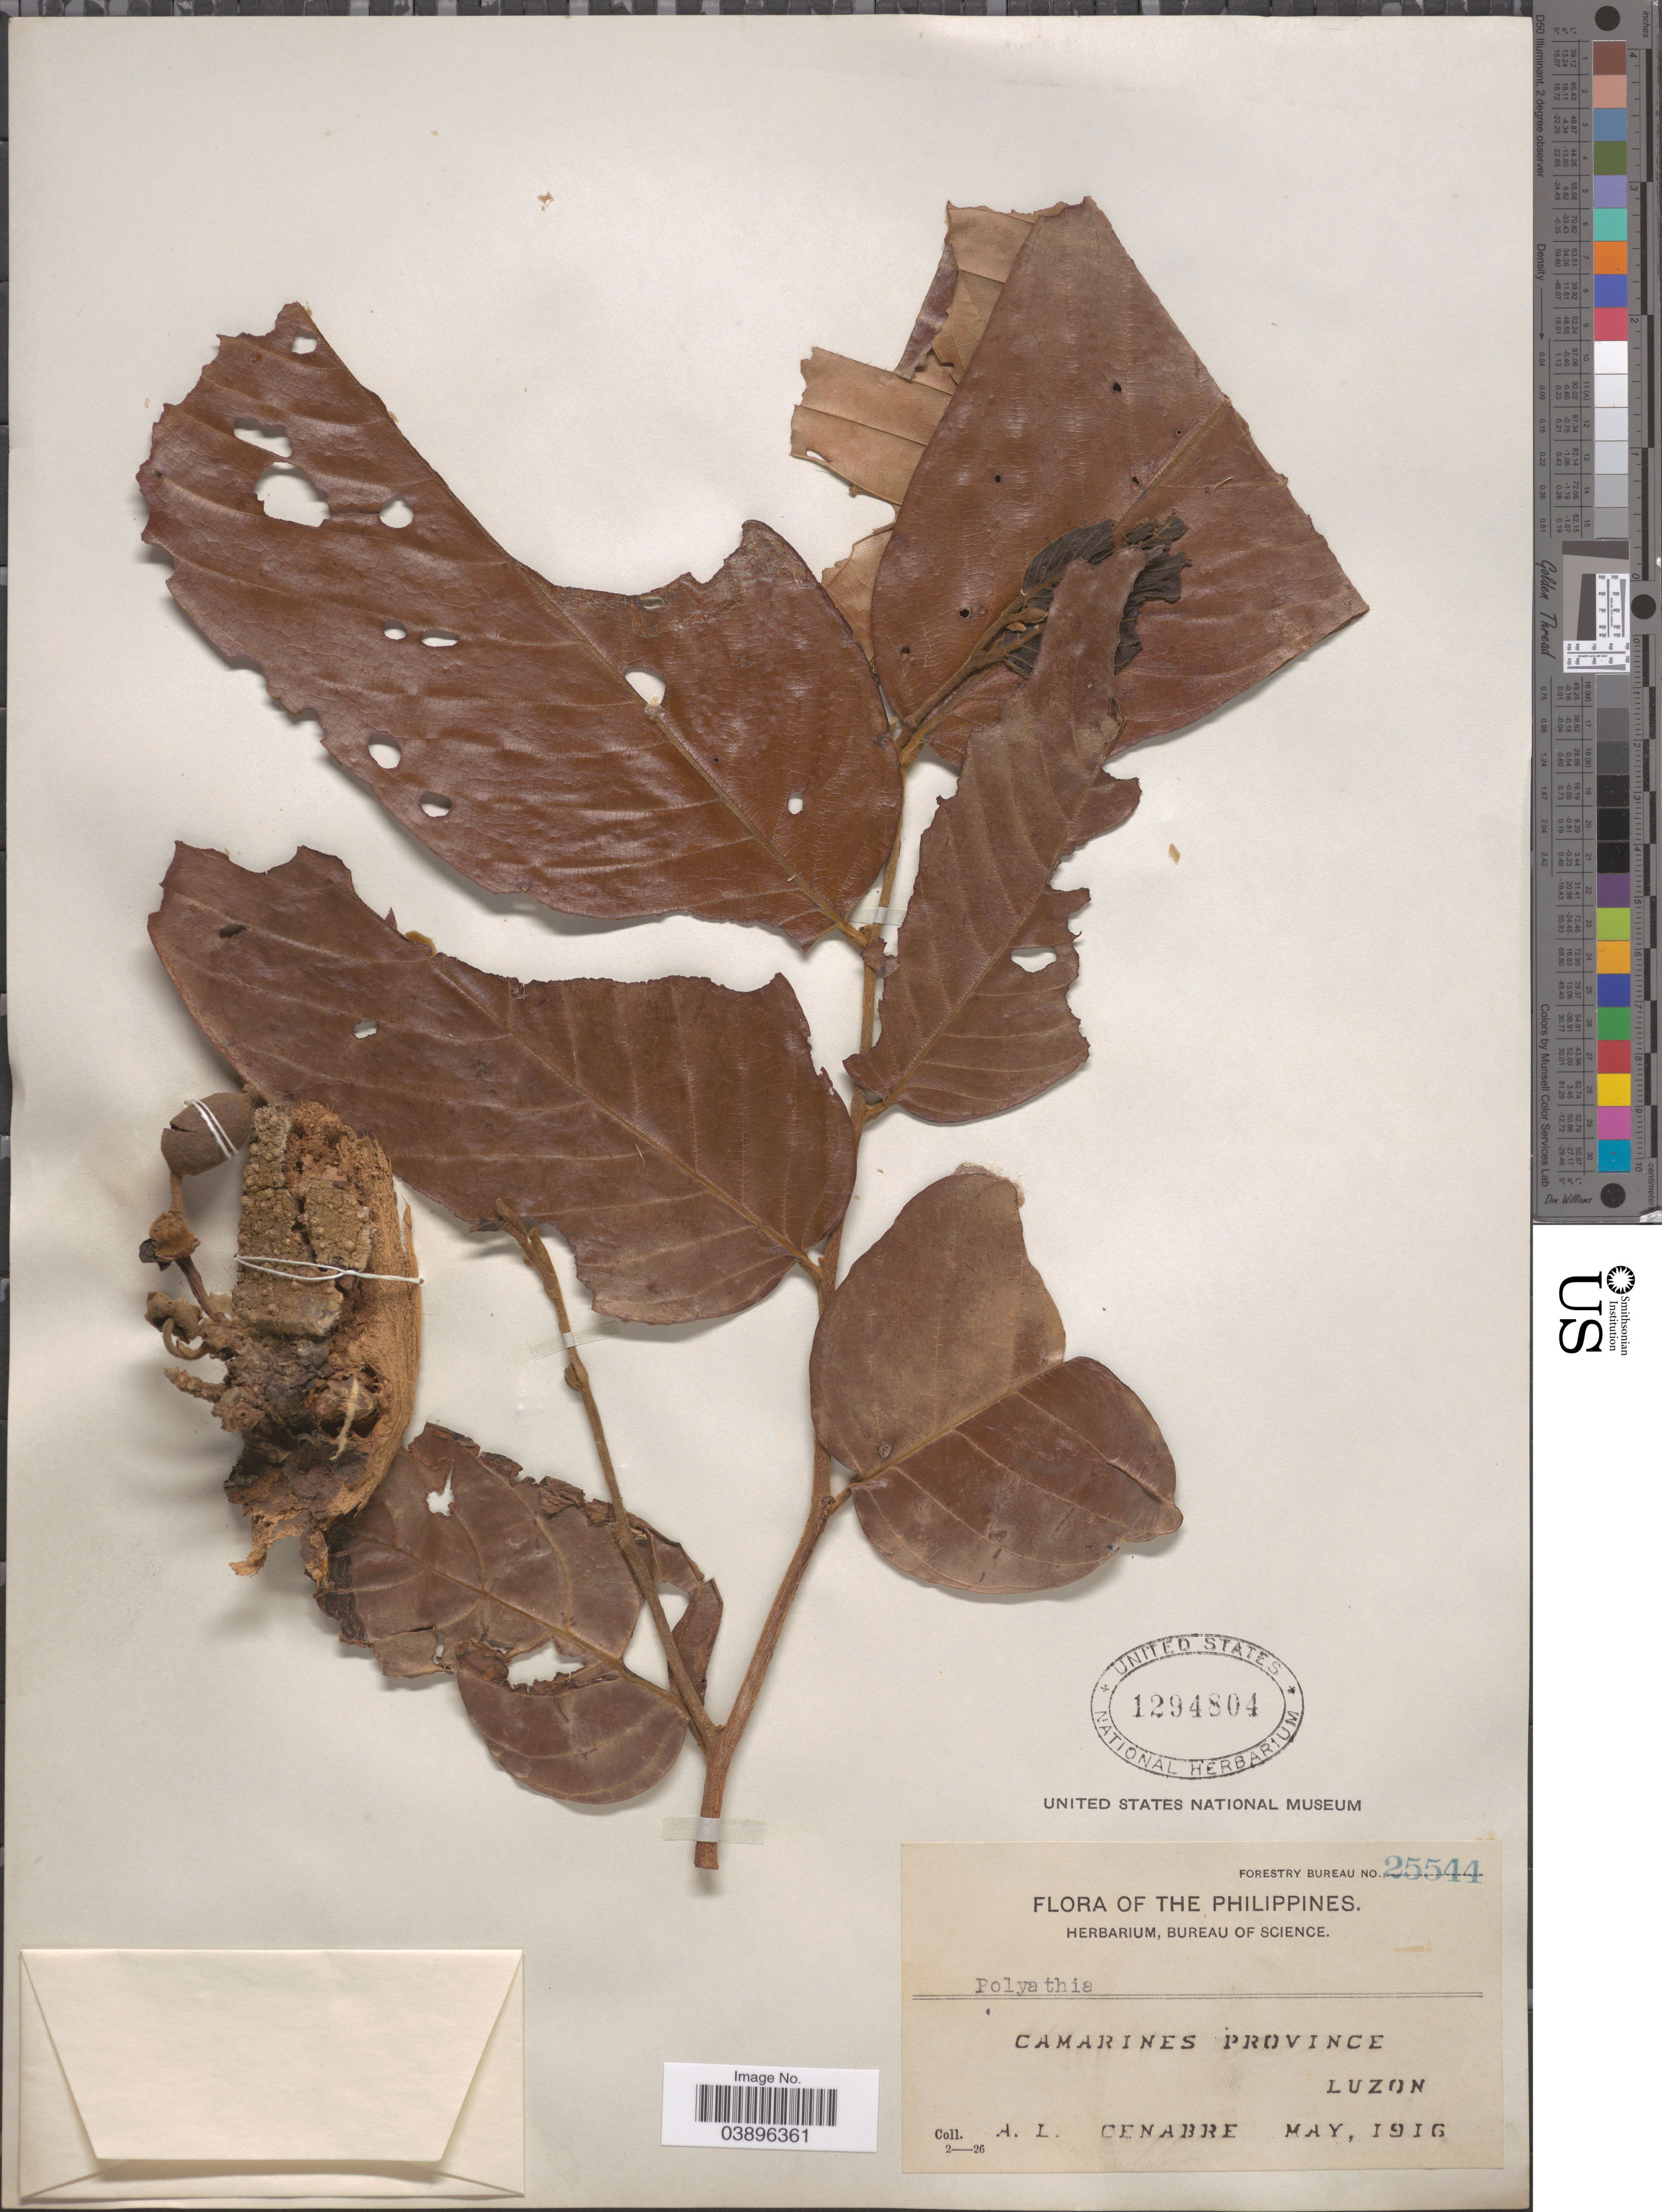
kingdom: Plantae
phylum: Tracheophyta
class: Magnoliopsida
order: Magnoliales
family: Annonaceae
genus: Polyalthia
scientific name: Polyalthia sp.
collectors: A. Cenabre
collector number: Forestry Bureau 25544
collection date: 1916-05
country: Philippines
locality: Camarines Province, Luzon.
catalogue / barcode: US 1294804